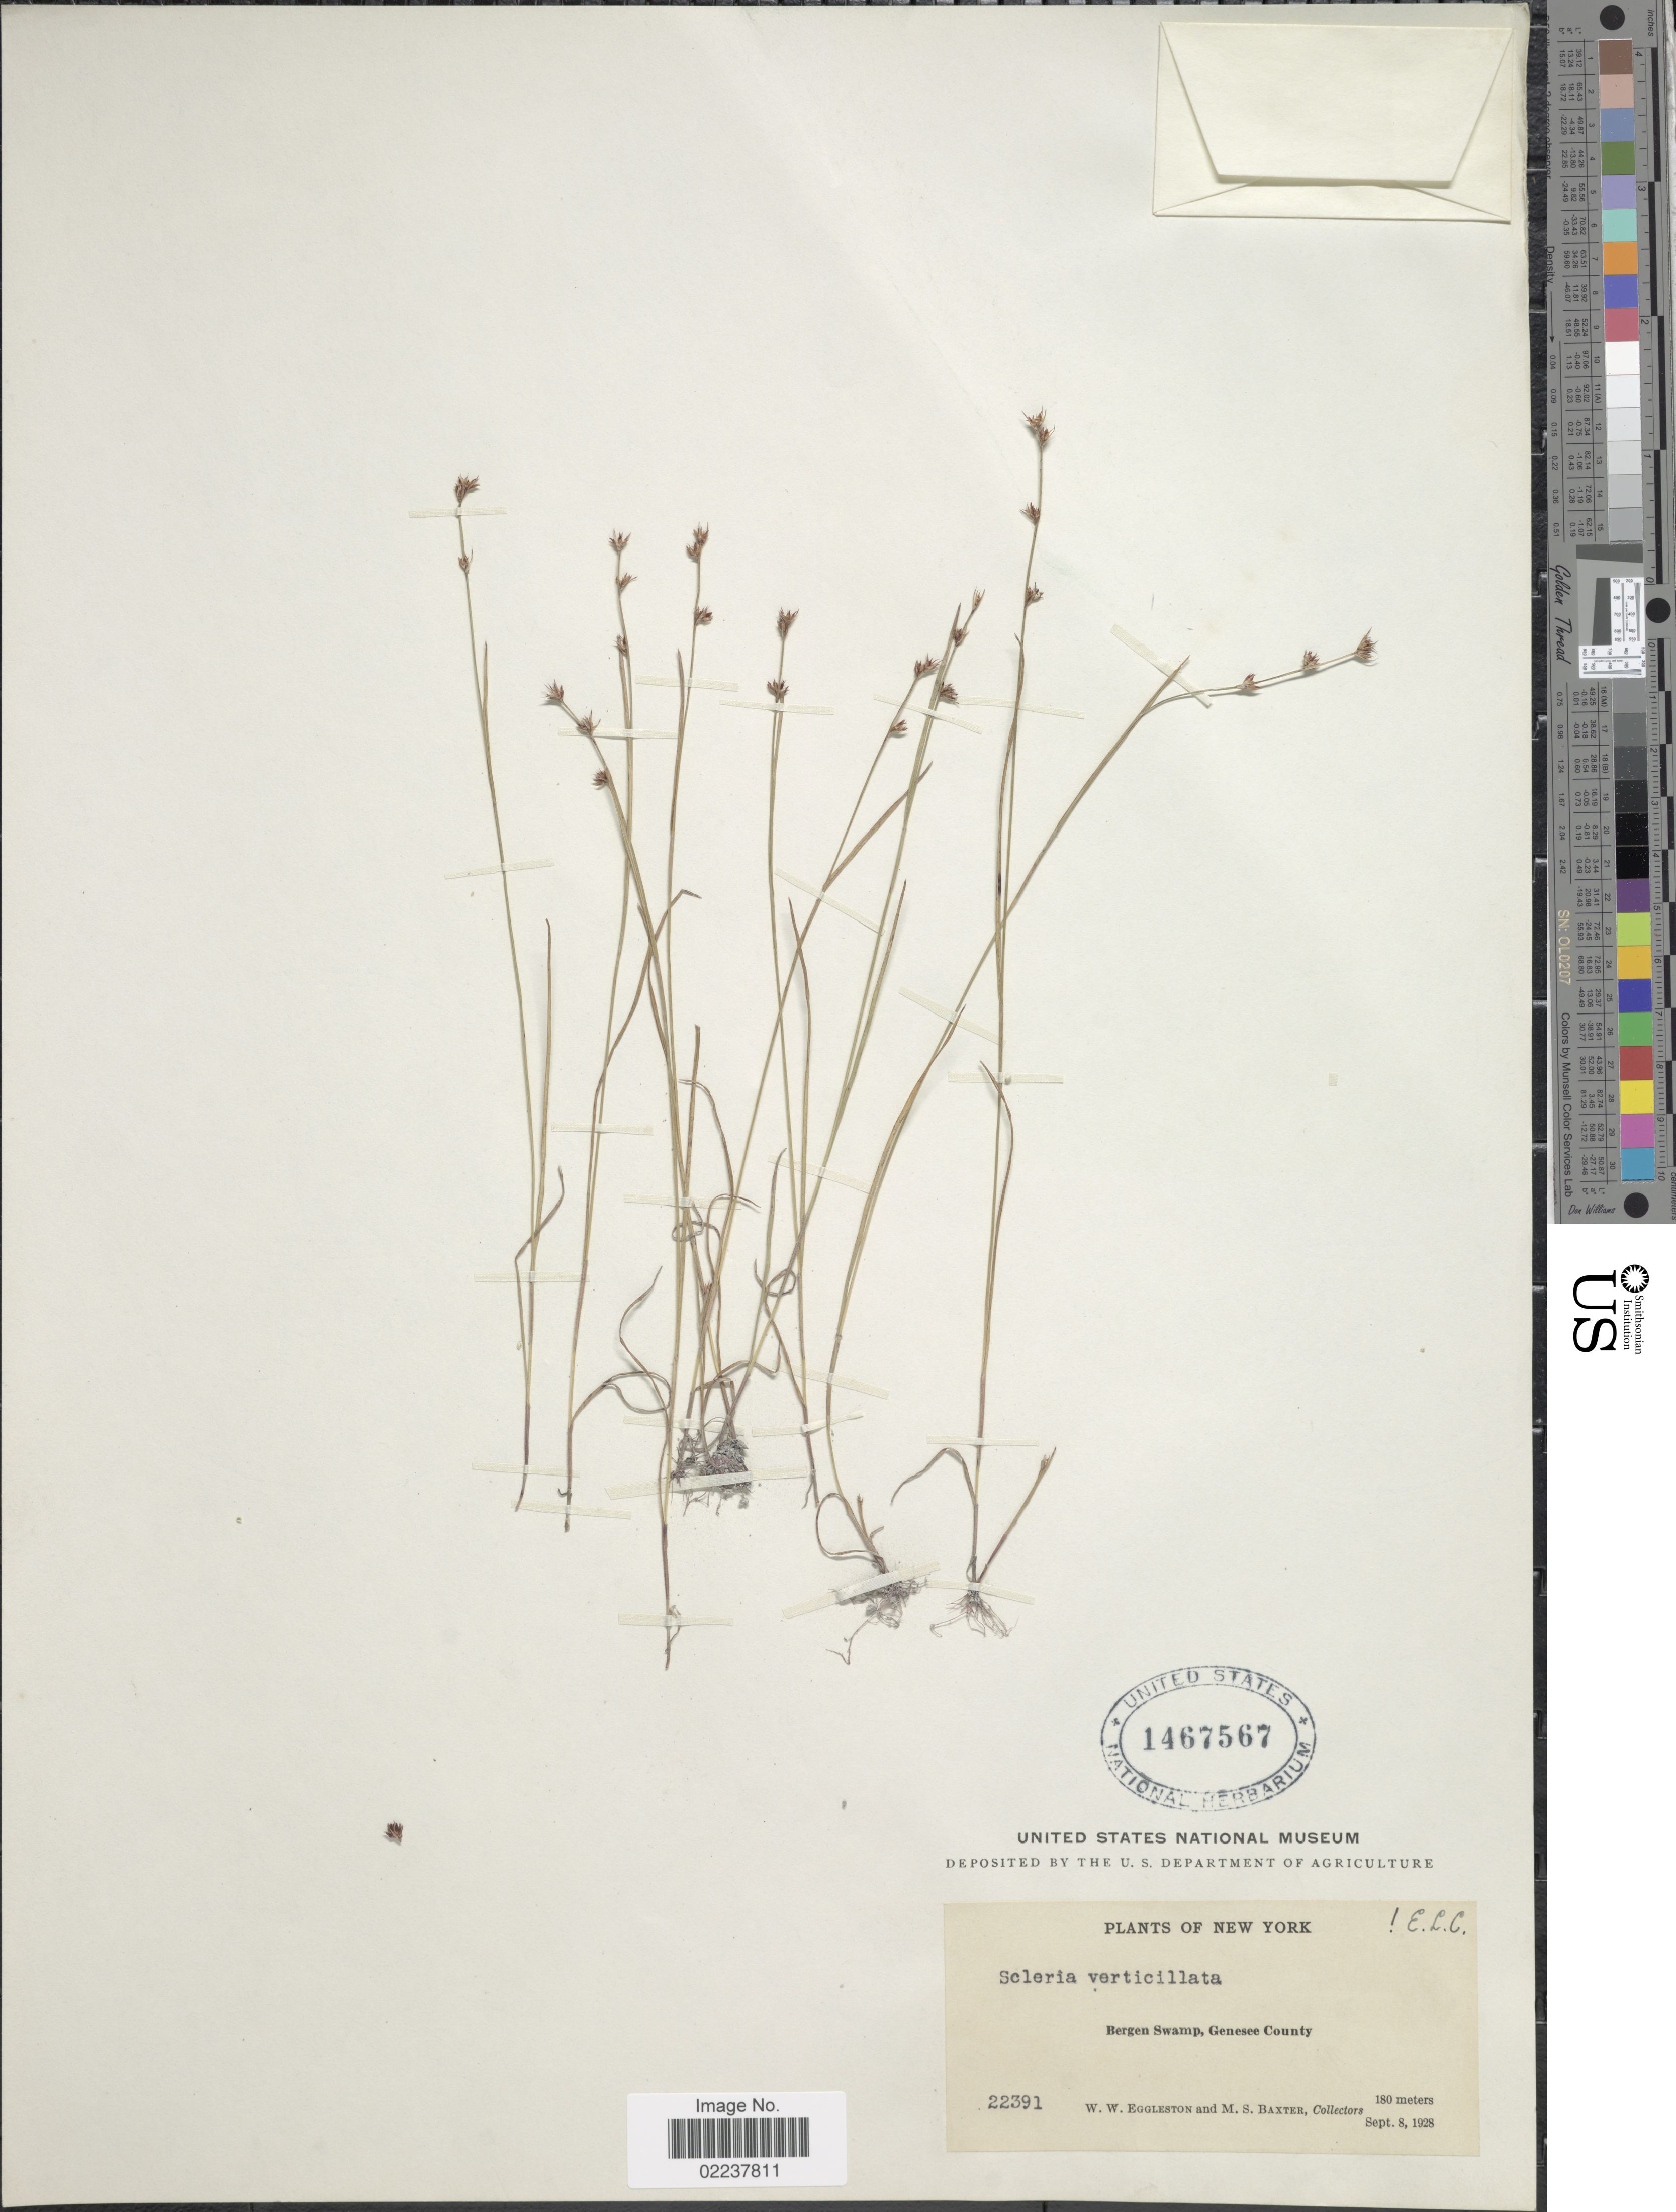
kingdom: Plantae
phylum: Tracheophyta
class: Liliopsida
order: Poales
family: Cyperaceae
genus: Scleria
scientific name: Scleria verticillata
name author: Muhl. ex Willd.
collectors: W. W. Eggleston & M. Baxter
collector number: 22391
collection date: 1928-09-08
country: United States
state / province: New York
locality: Bergen Swamp, Genesee County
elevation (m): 180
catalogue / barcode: US 1467567